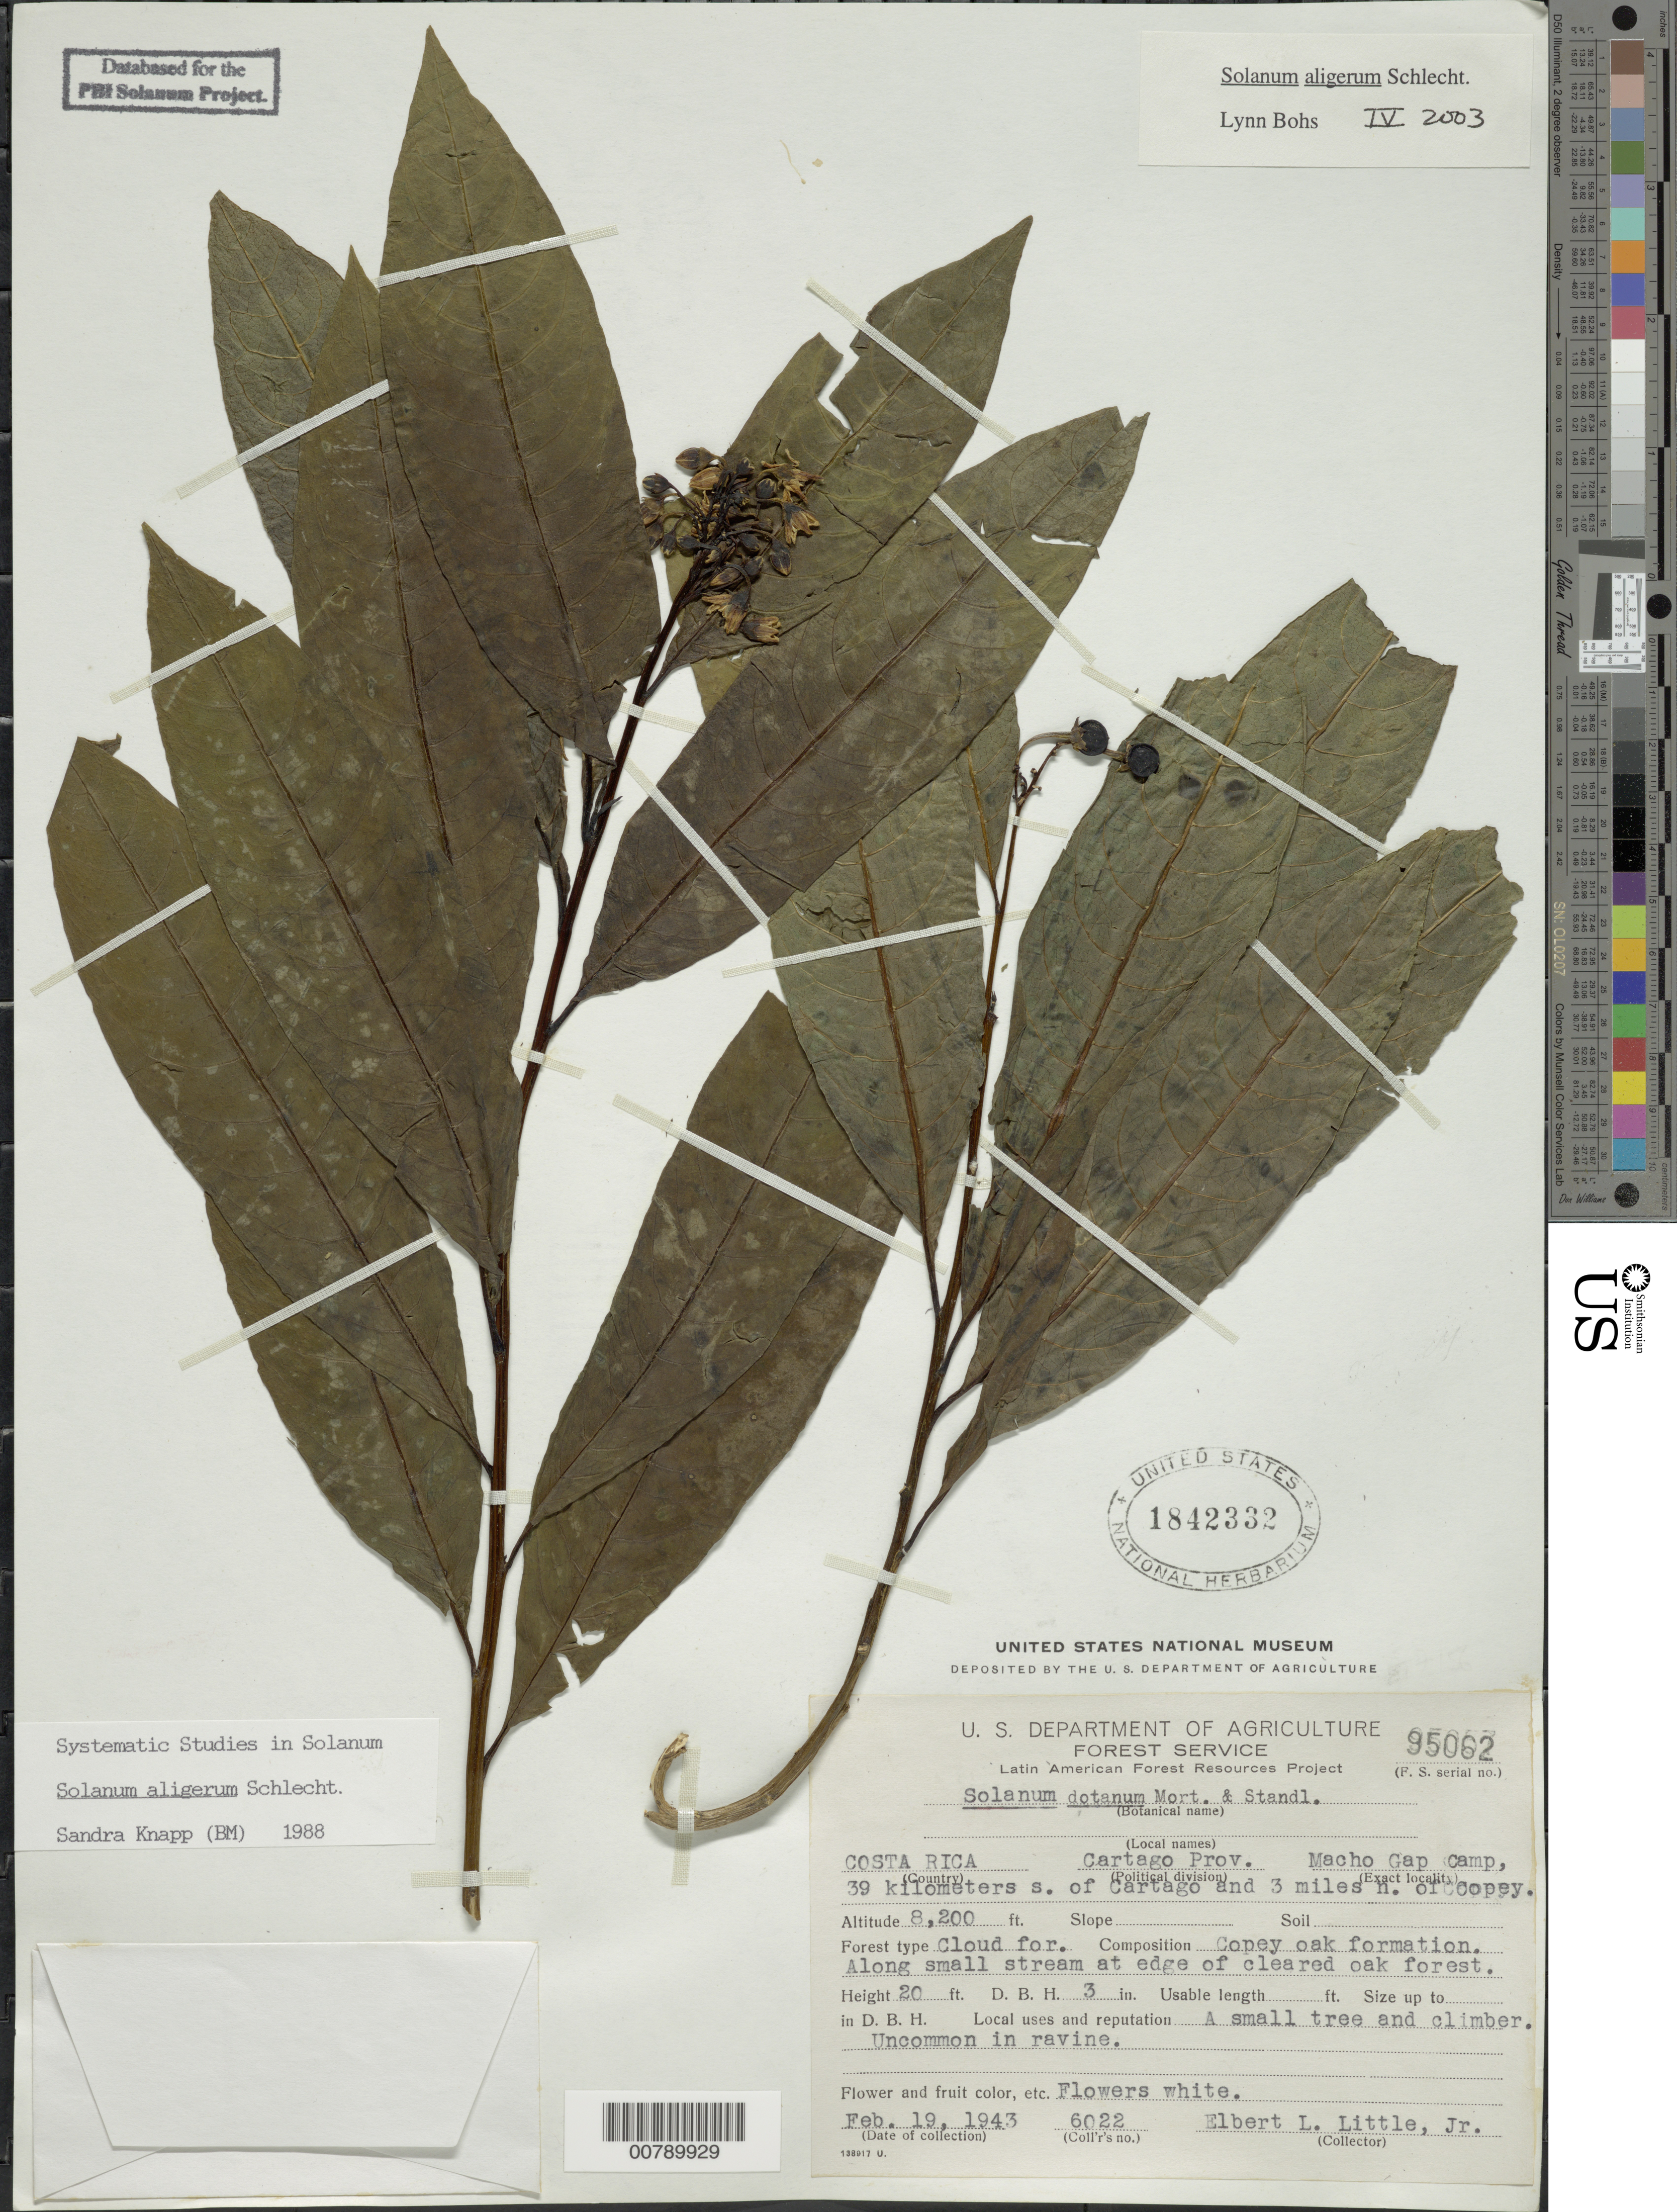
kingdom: Plantae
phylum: Tracheophyta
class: Magnoliopsida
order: Solanales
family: Solanaceae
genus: Solanum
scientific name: Solanum aligerum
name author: Schltdl.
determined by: Bohs, L. A.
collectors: E. L. Little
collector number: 6022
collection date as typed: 19 Feb 1943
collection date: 1943-02-19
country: Costa Rica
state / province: Cartago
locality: Macho Gap Camp, 39 kilometers S. of Cartago and 3 miles N of Copey.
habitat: Cloud forest. Copey oak formation. Along small stream at edge of cleared oak forest.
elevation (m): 2500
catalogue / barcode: US 1842332